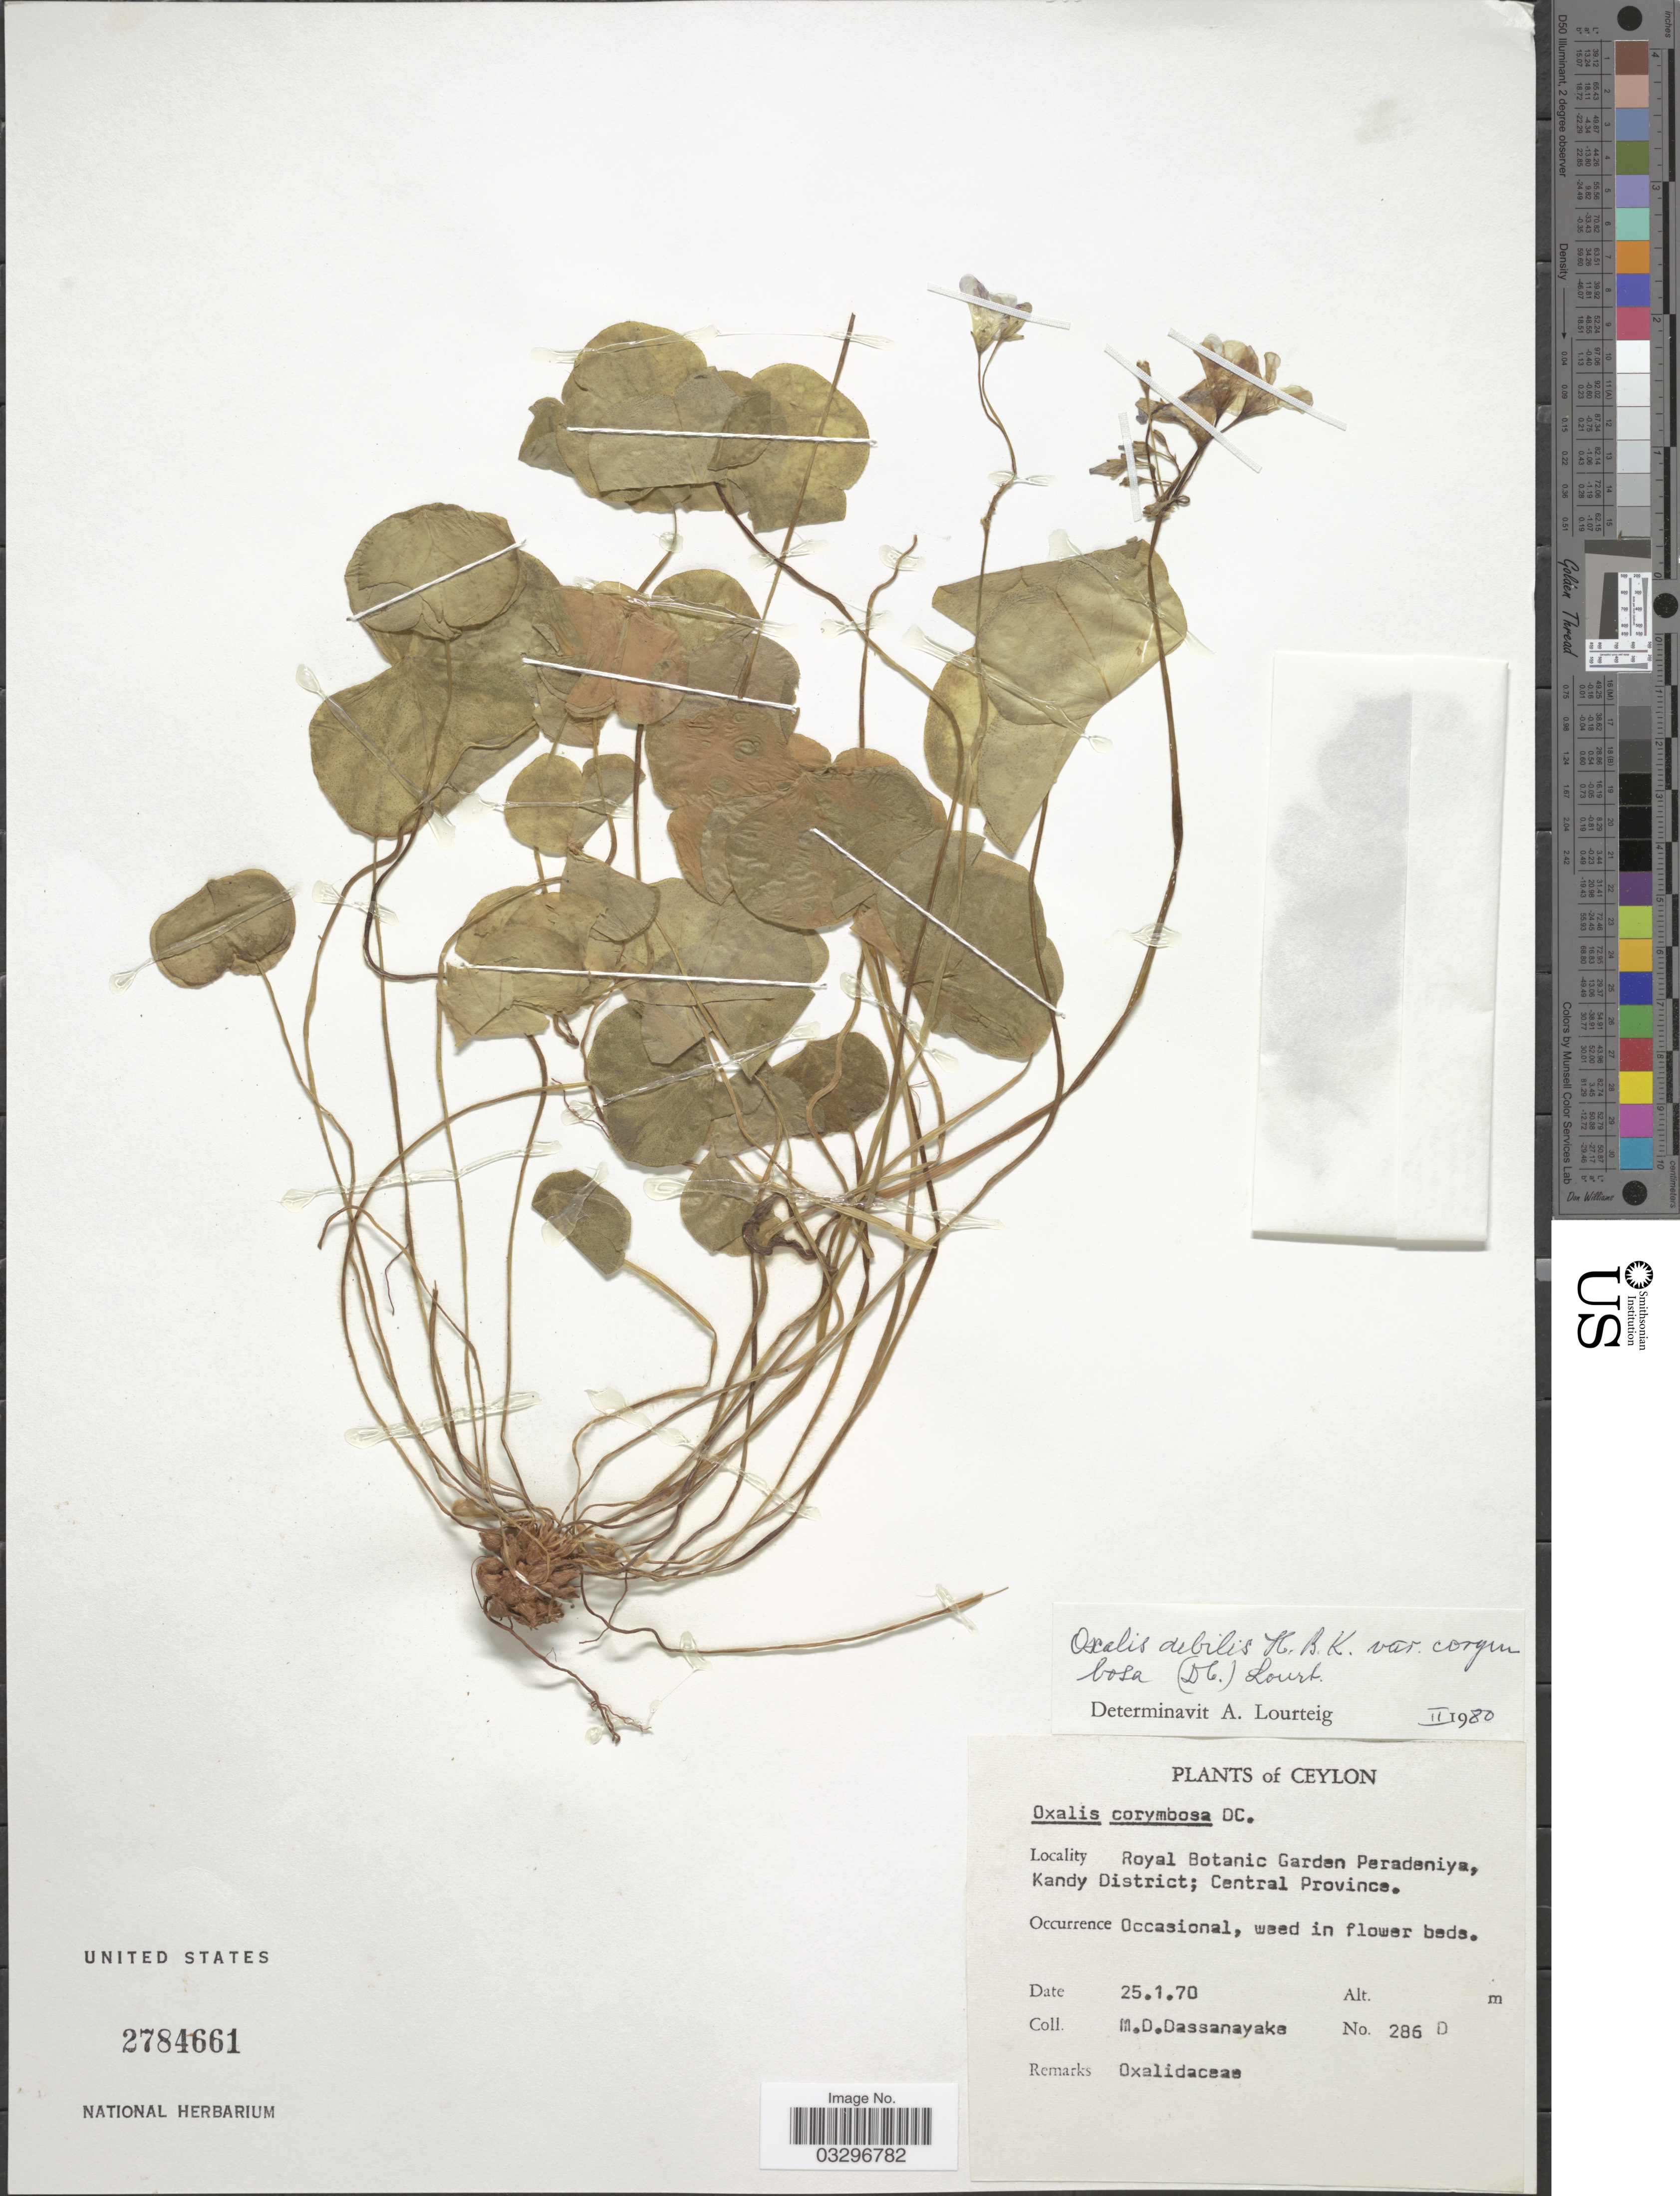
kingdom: Plantae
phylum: Tracheophyta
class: Magnoliopsida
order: Oxalidales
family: Oxalidaceae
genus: Oxalis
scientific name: Oxalis debilis var. corymbosa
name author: (DC.) Lourteig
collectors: M. D. Dassanayake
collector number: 286D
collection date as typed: Transcribed d/m/y: 25/1/70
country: Sri Lanka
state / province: Central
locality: Ceylon, Royal Botanical Garden Peradeniya, Kandy District.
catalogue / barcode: US 2784661